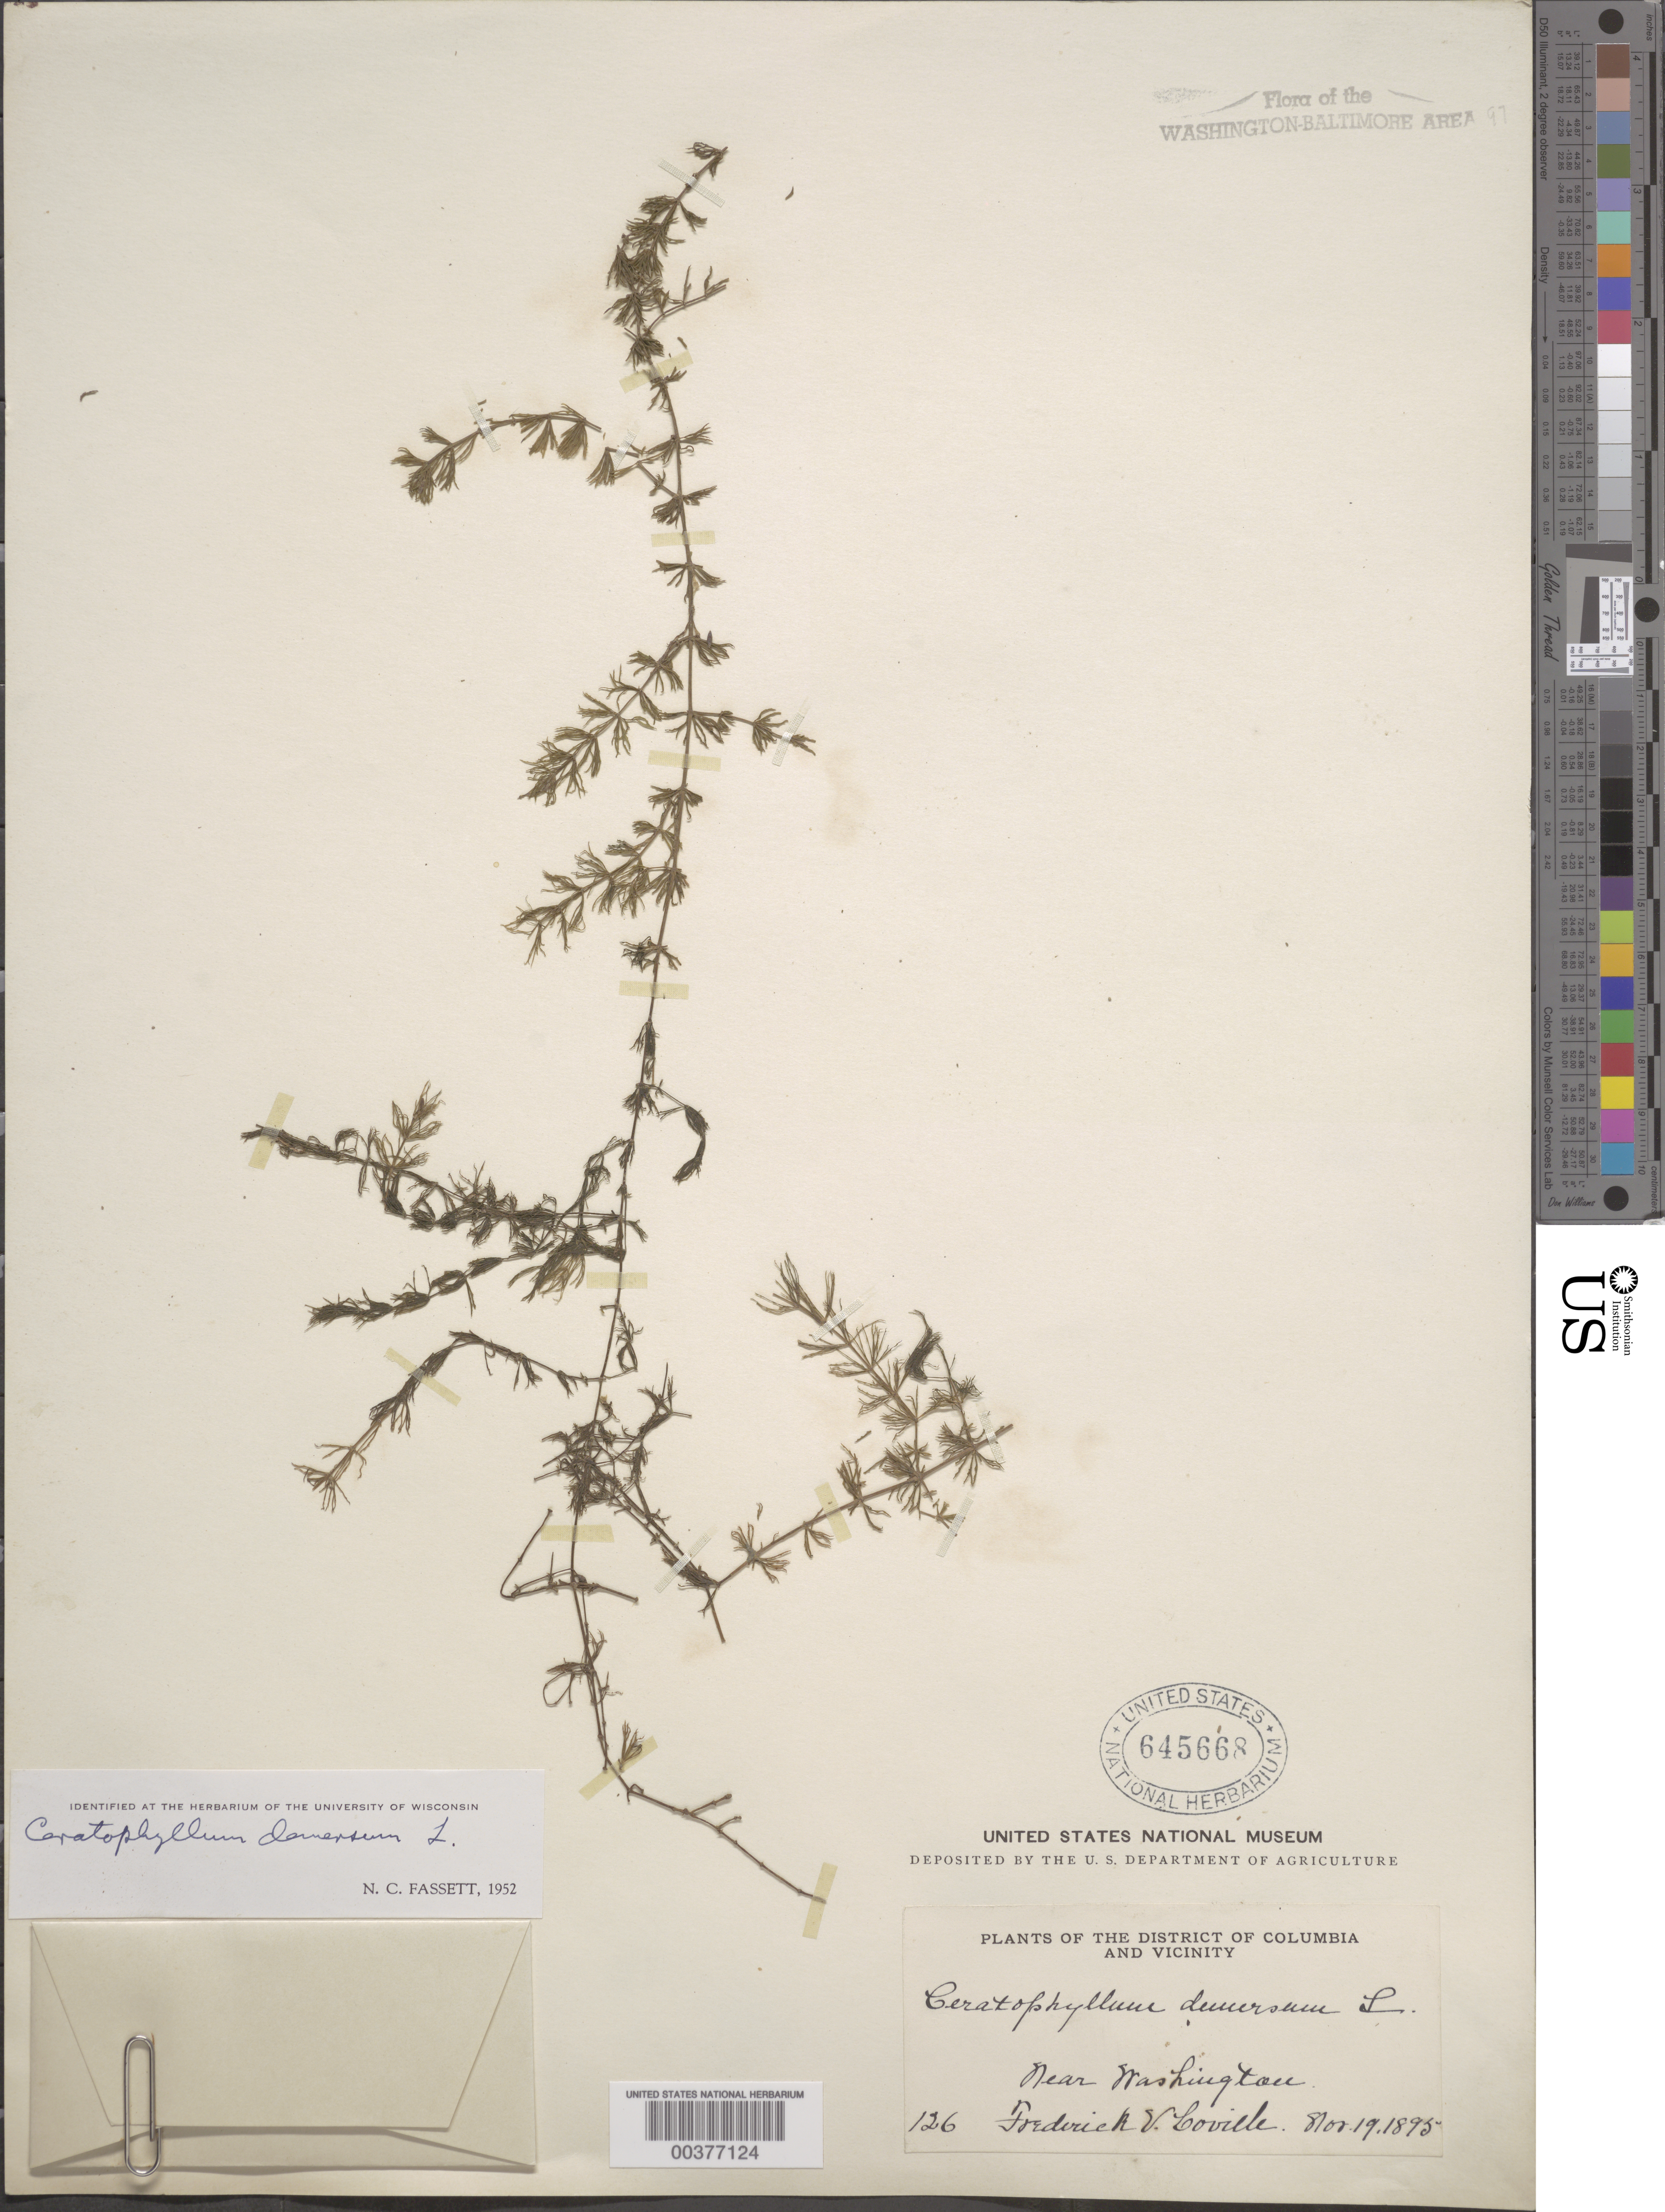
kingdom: Plantae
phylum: Tracheophyta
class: Magnoliopsida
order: Ceratophyllales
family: Ceratophyllaceae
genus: Ceratophyllum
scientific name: Ceratophyllum demersum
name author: L.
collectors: F. V. Coville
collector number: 126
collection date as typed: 19 Nov 1895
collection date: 1895-11-19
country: United States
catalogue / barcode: US 645668